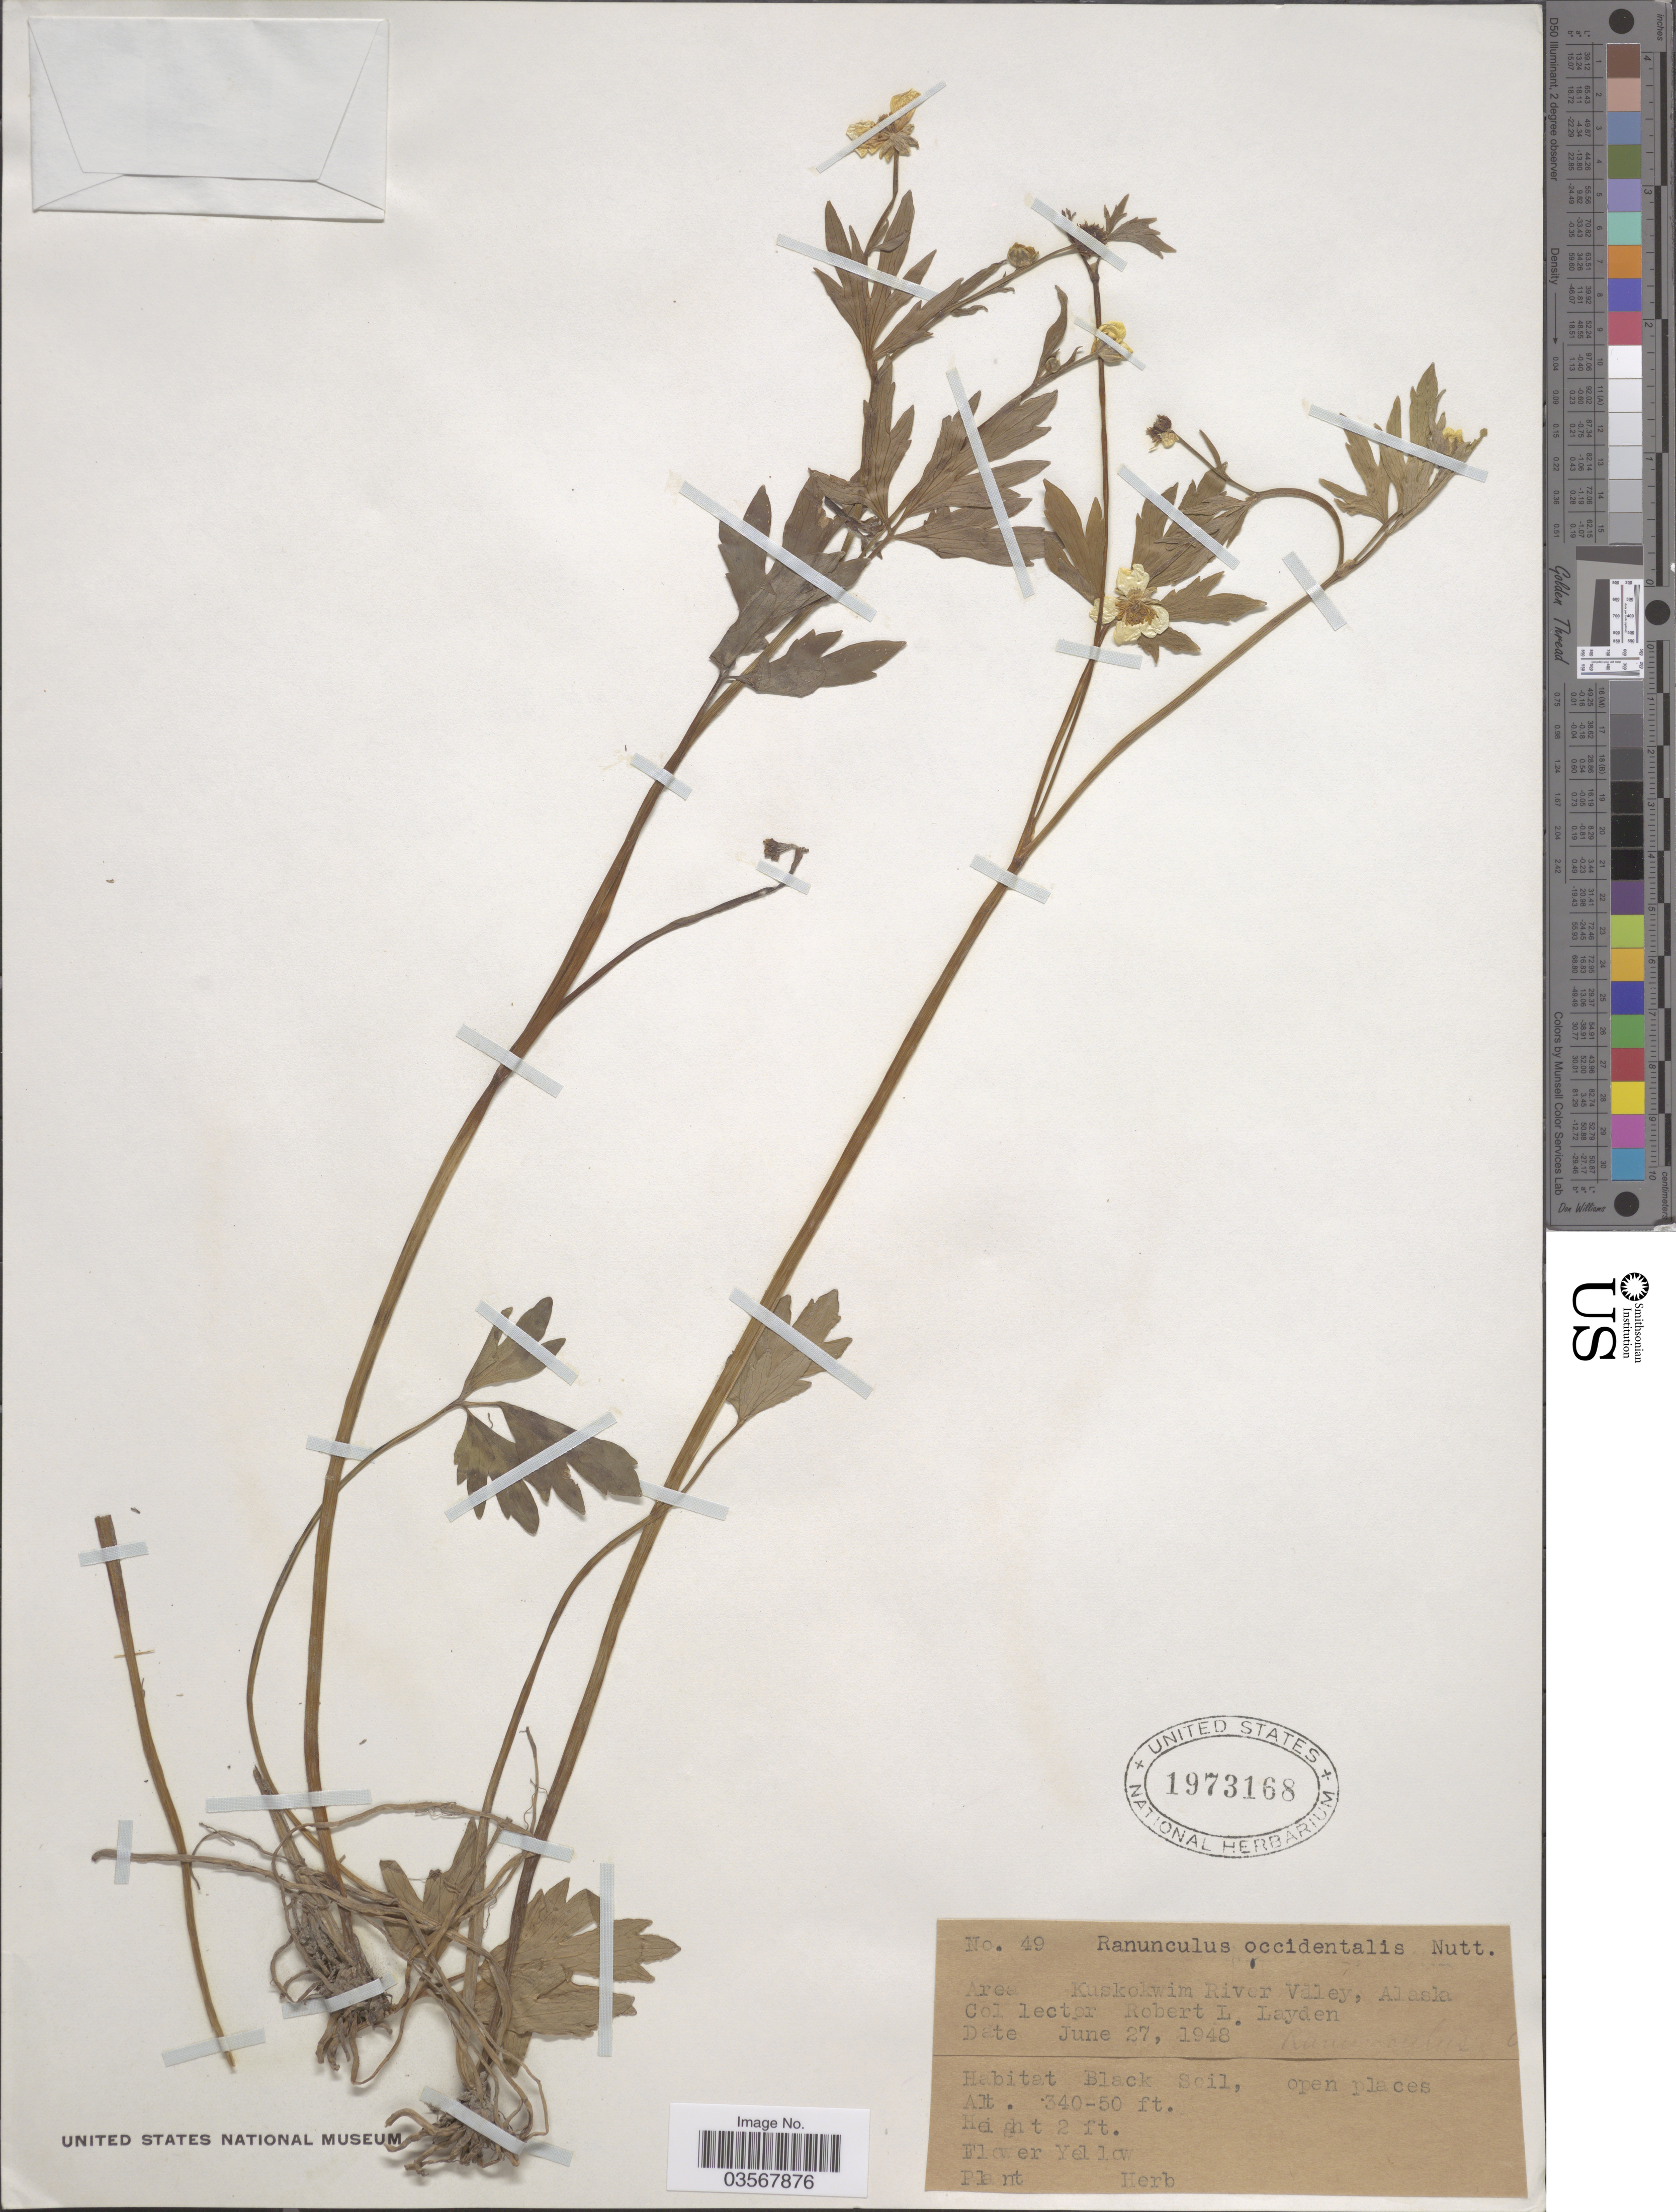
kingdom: Plantae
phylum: Tracheophyta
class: Magnoliopsida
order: Ranunculales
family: Ranunculaceae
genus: Ranunculus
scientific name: Ranunculus occidentalis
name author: Nutt.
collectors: R. Layden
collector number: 49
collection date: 1948-06-27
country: United States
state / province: Alaska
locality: Area Kuskokwim River Valley.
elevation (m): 104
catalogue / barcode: US 1973168